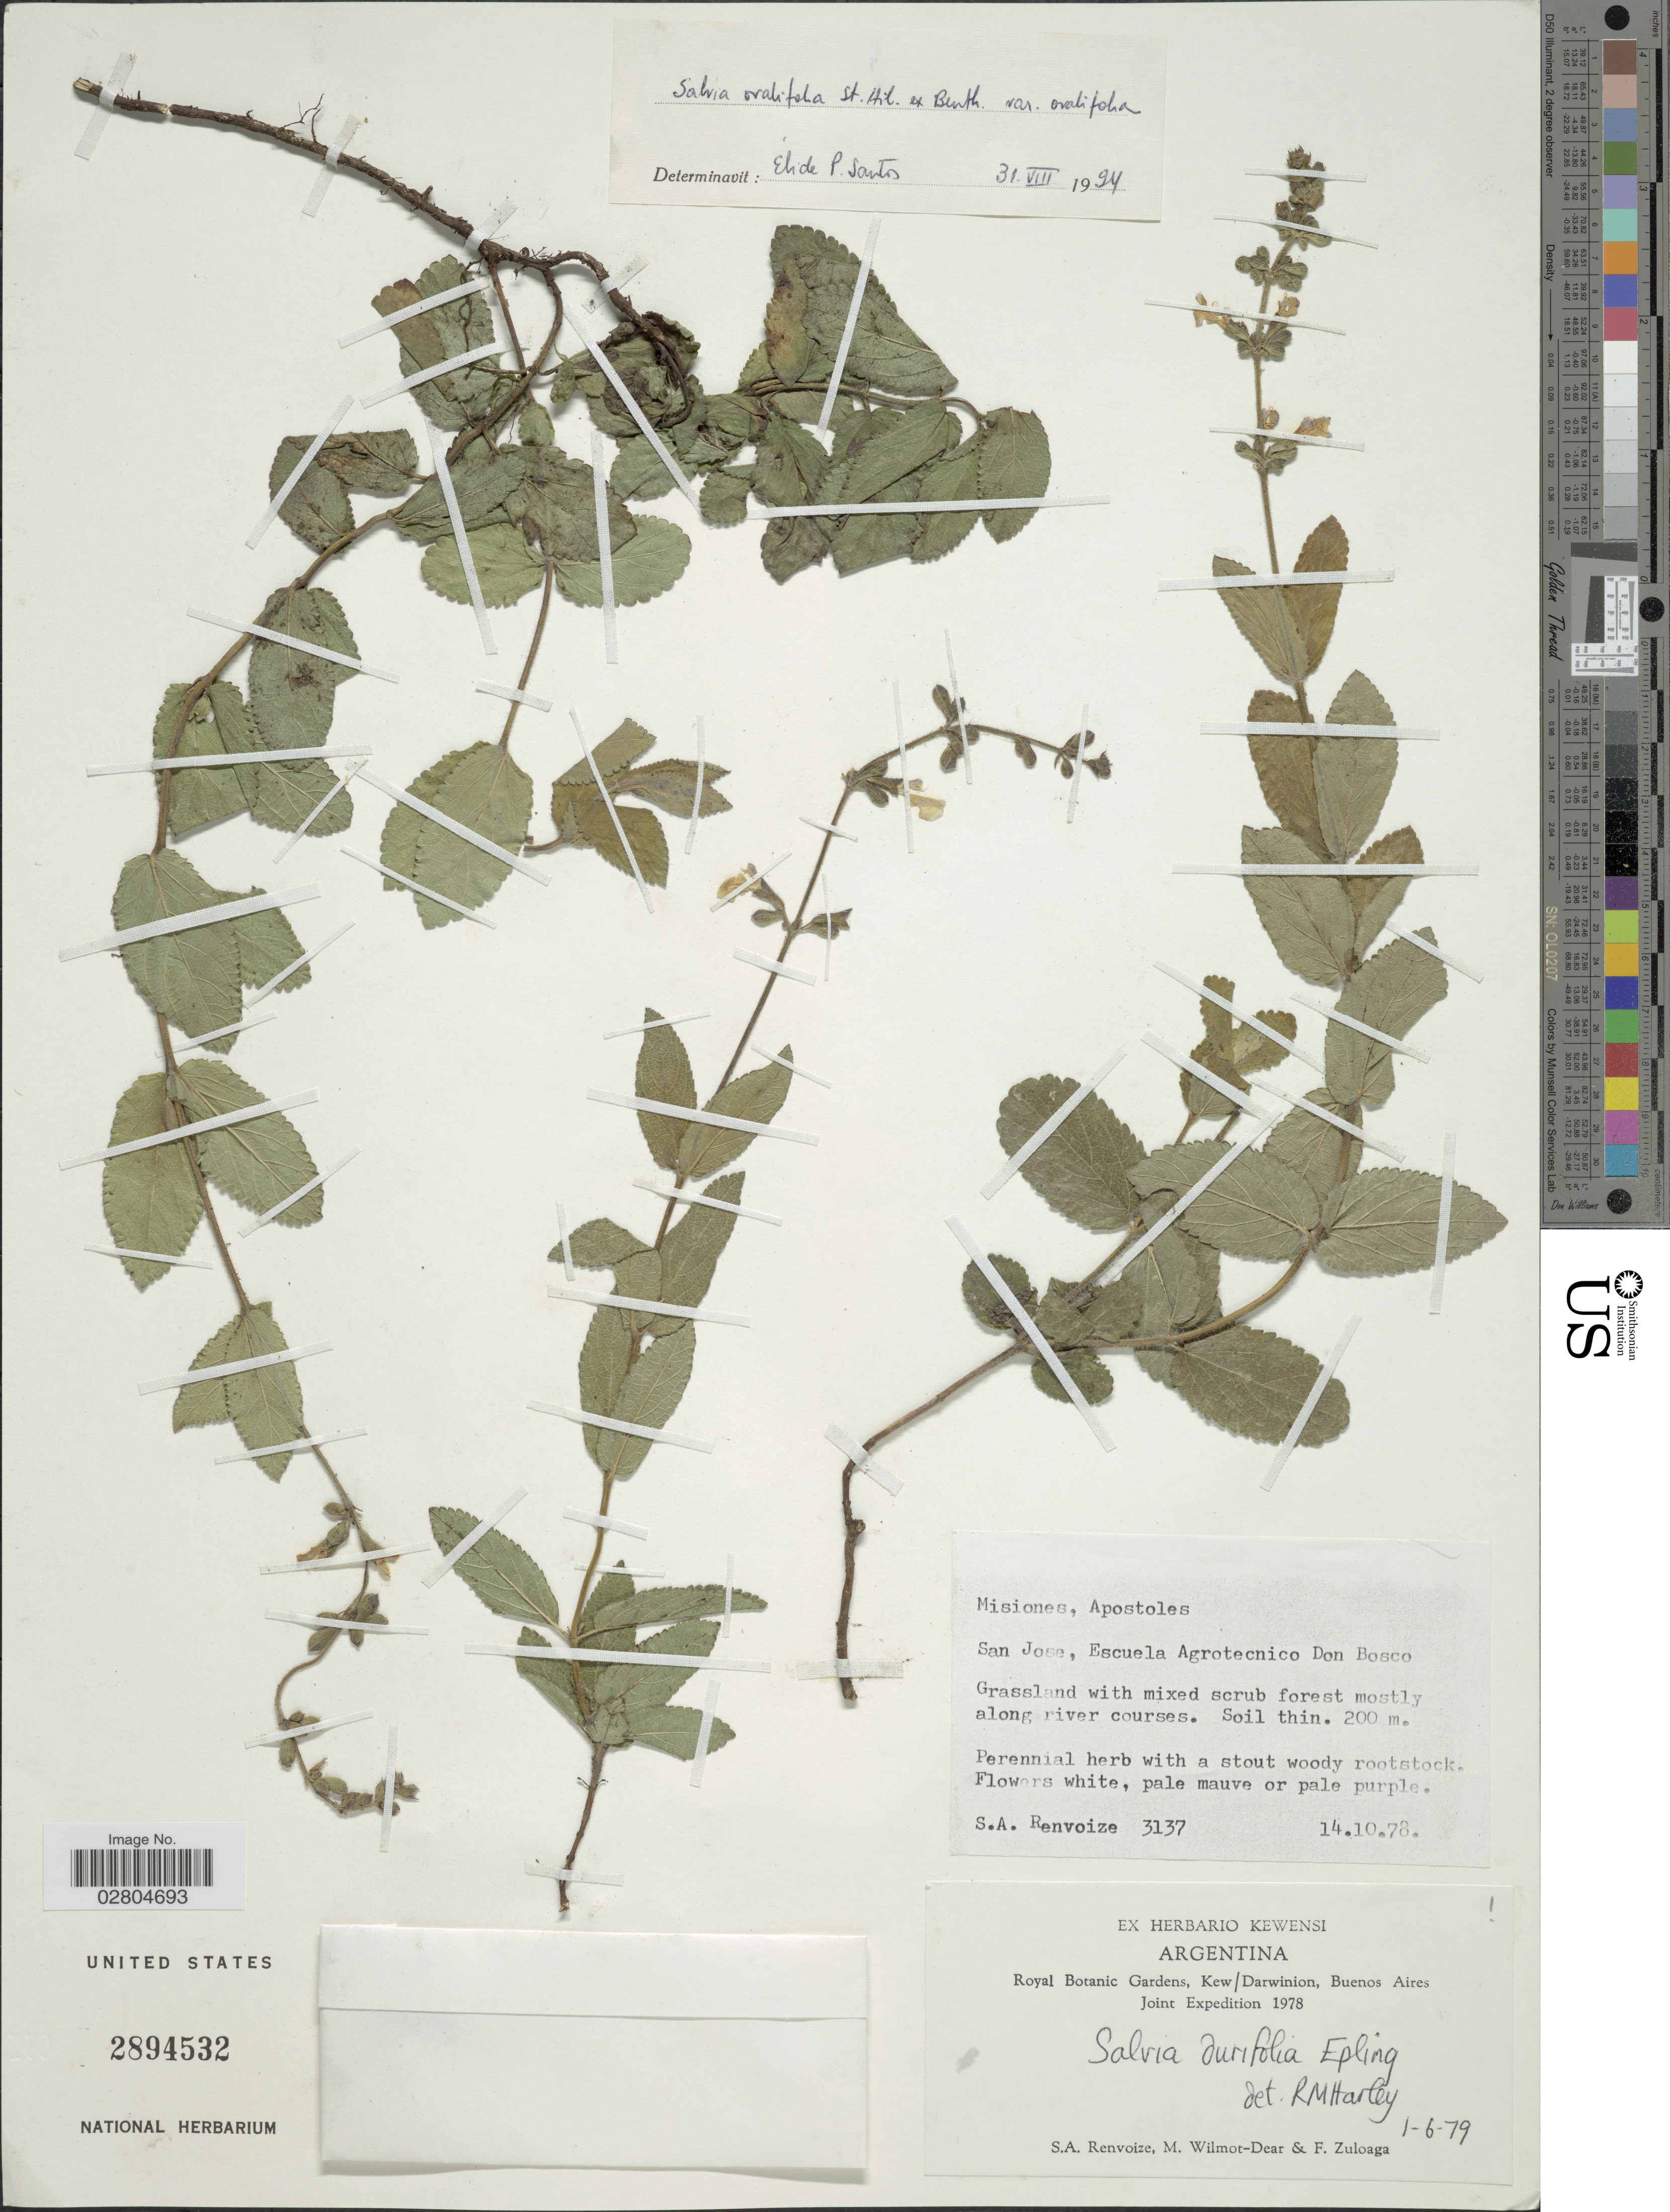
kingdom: Plantae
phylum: Tracheophyta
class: Magnoliopsida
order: Lamiales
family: Lamiaceae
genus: Salvia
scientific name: Salvia ovalifolia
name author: A. St.-Hil. ex Benth.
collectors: S. Renoize, M. Wilmot-Dear & F. Zuloaga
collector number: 3137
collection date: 1978-10-14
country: Argentina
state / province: Misiones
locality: Apostoles. San Jose, Escuela Agrotecnico Don Bosco.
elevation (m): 200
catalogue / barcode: US 2894532